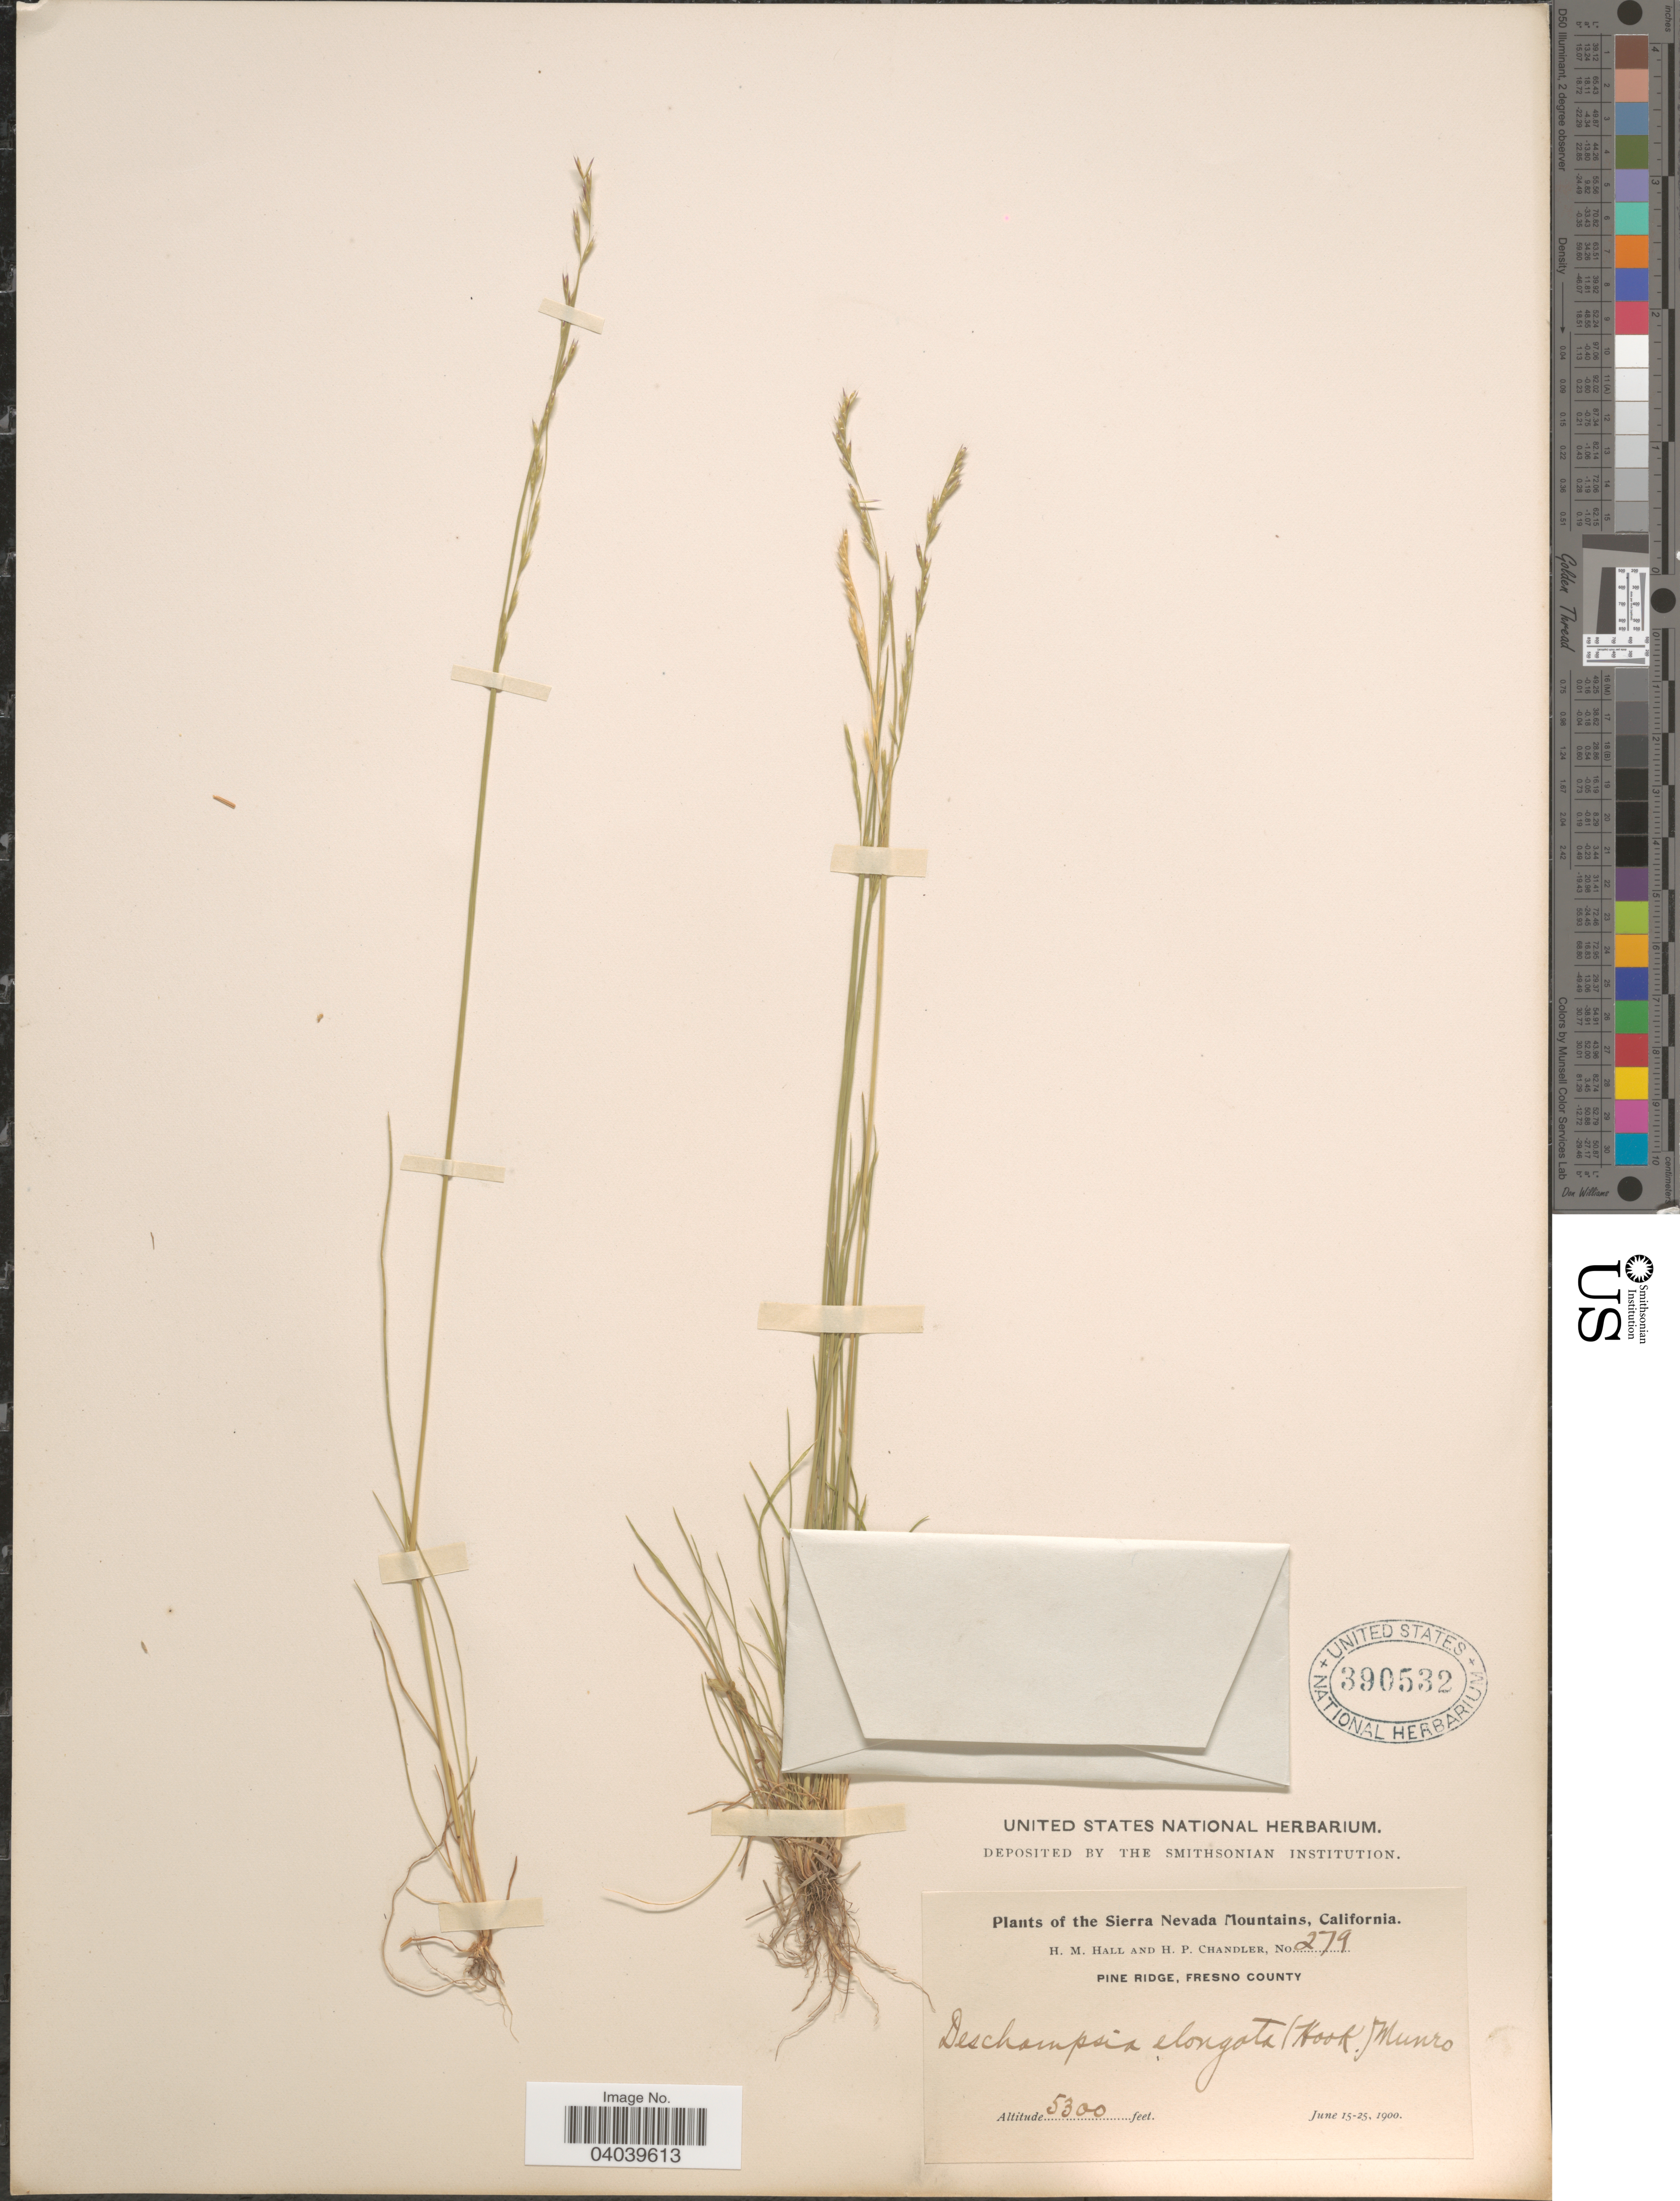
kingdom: Plantae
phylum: Tracheophyta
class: Liliopsida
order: Poales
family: Poaceae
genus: Deschampsia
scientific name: Deschampsia elongata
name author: (Hook.) Munro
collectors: H. M. Hall & H. Chandler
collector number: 279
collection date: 1900-06-15/1900-06-25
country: United States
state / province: California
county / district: Fresno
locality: Sierra Nevada Mountains. Pine Ridge, Fresno County.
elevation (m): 1615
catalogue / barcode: US 390532